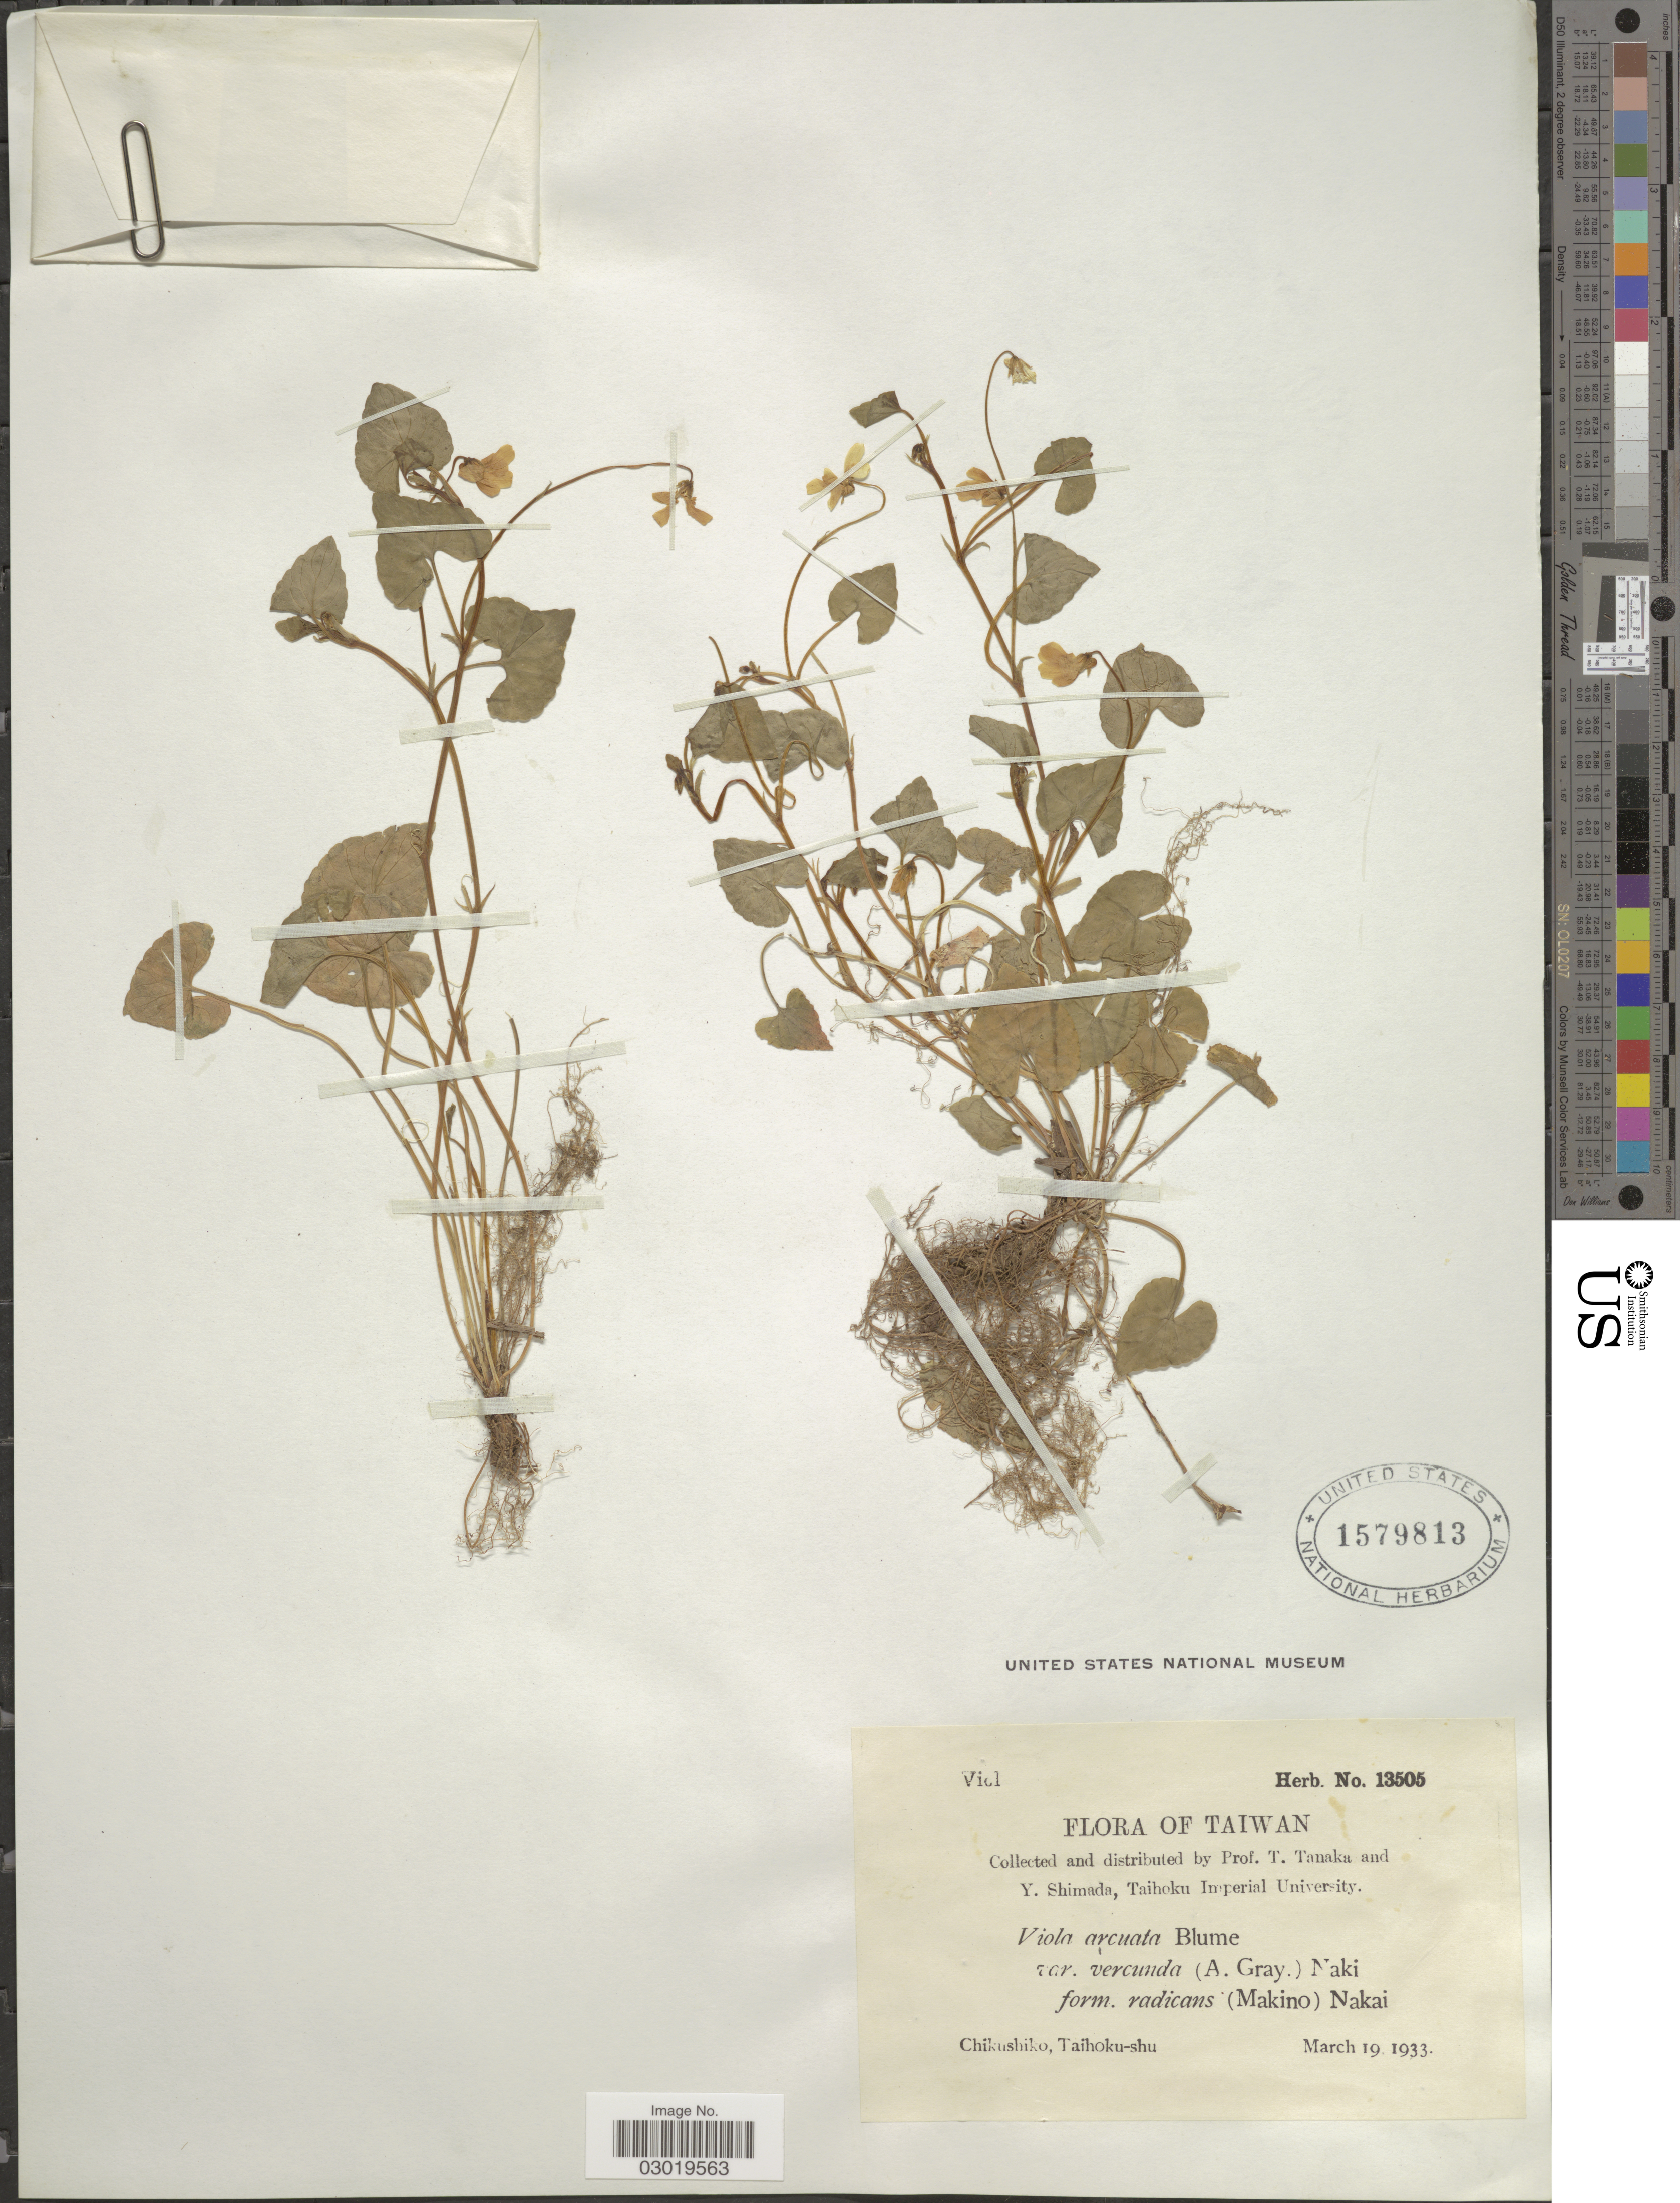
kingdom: Plantae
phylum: Tracheophyta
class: Magnoliopsida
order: Malpighiales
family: Violaceae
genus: Viola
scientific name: Viola arcuata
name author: Blume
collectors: T. Tanaka & Y. Shimada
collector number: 13505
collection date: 1933-03-19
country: Taiwan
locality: Chikushiko, Taihoku-shu.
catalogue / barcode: US 1579813